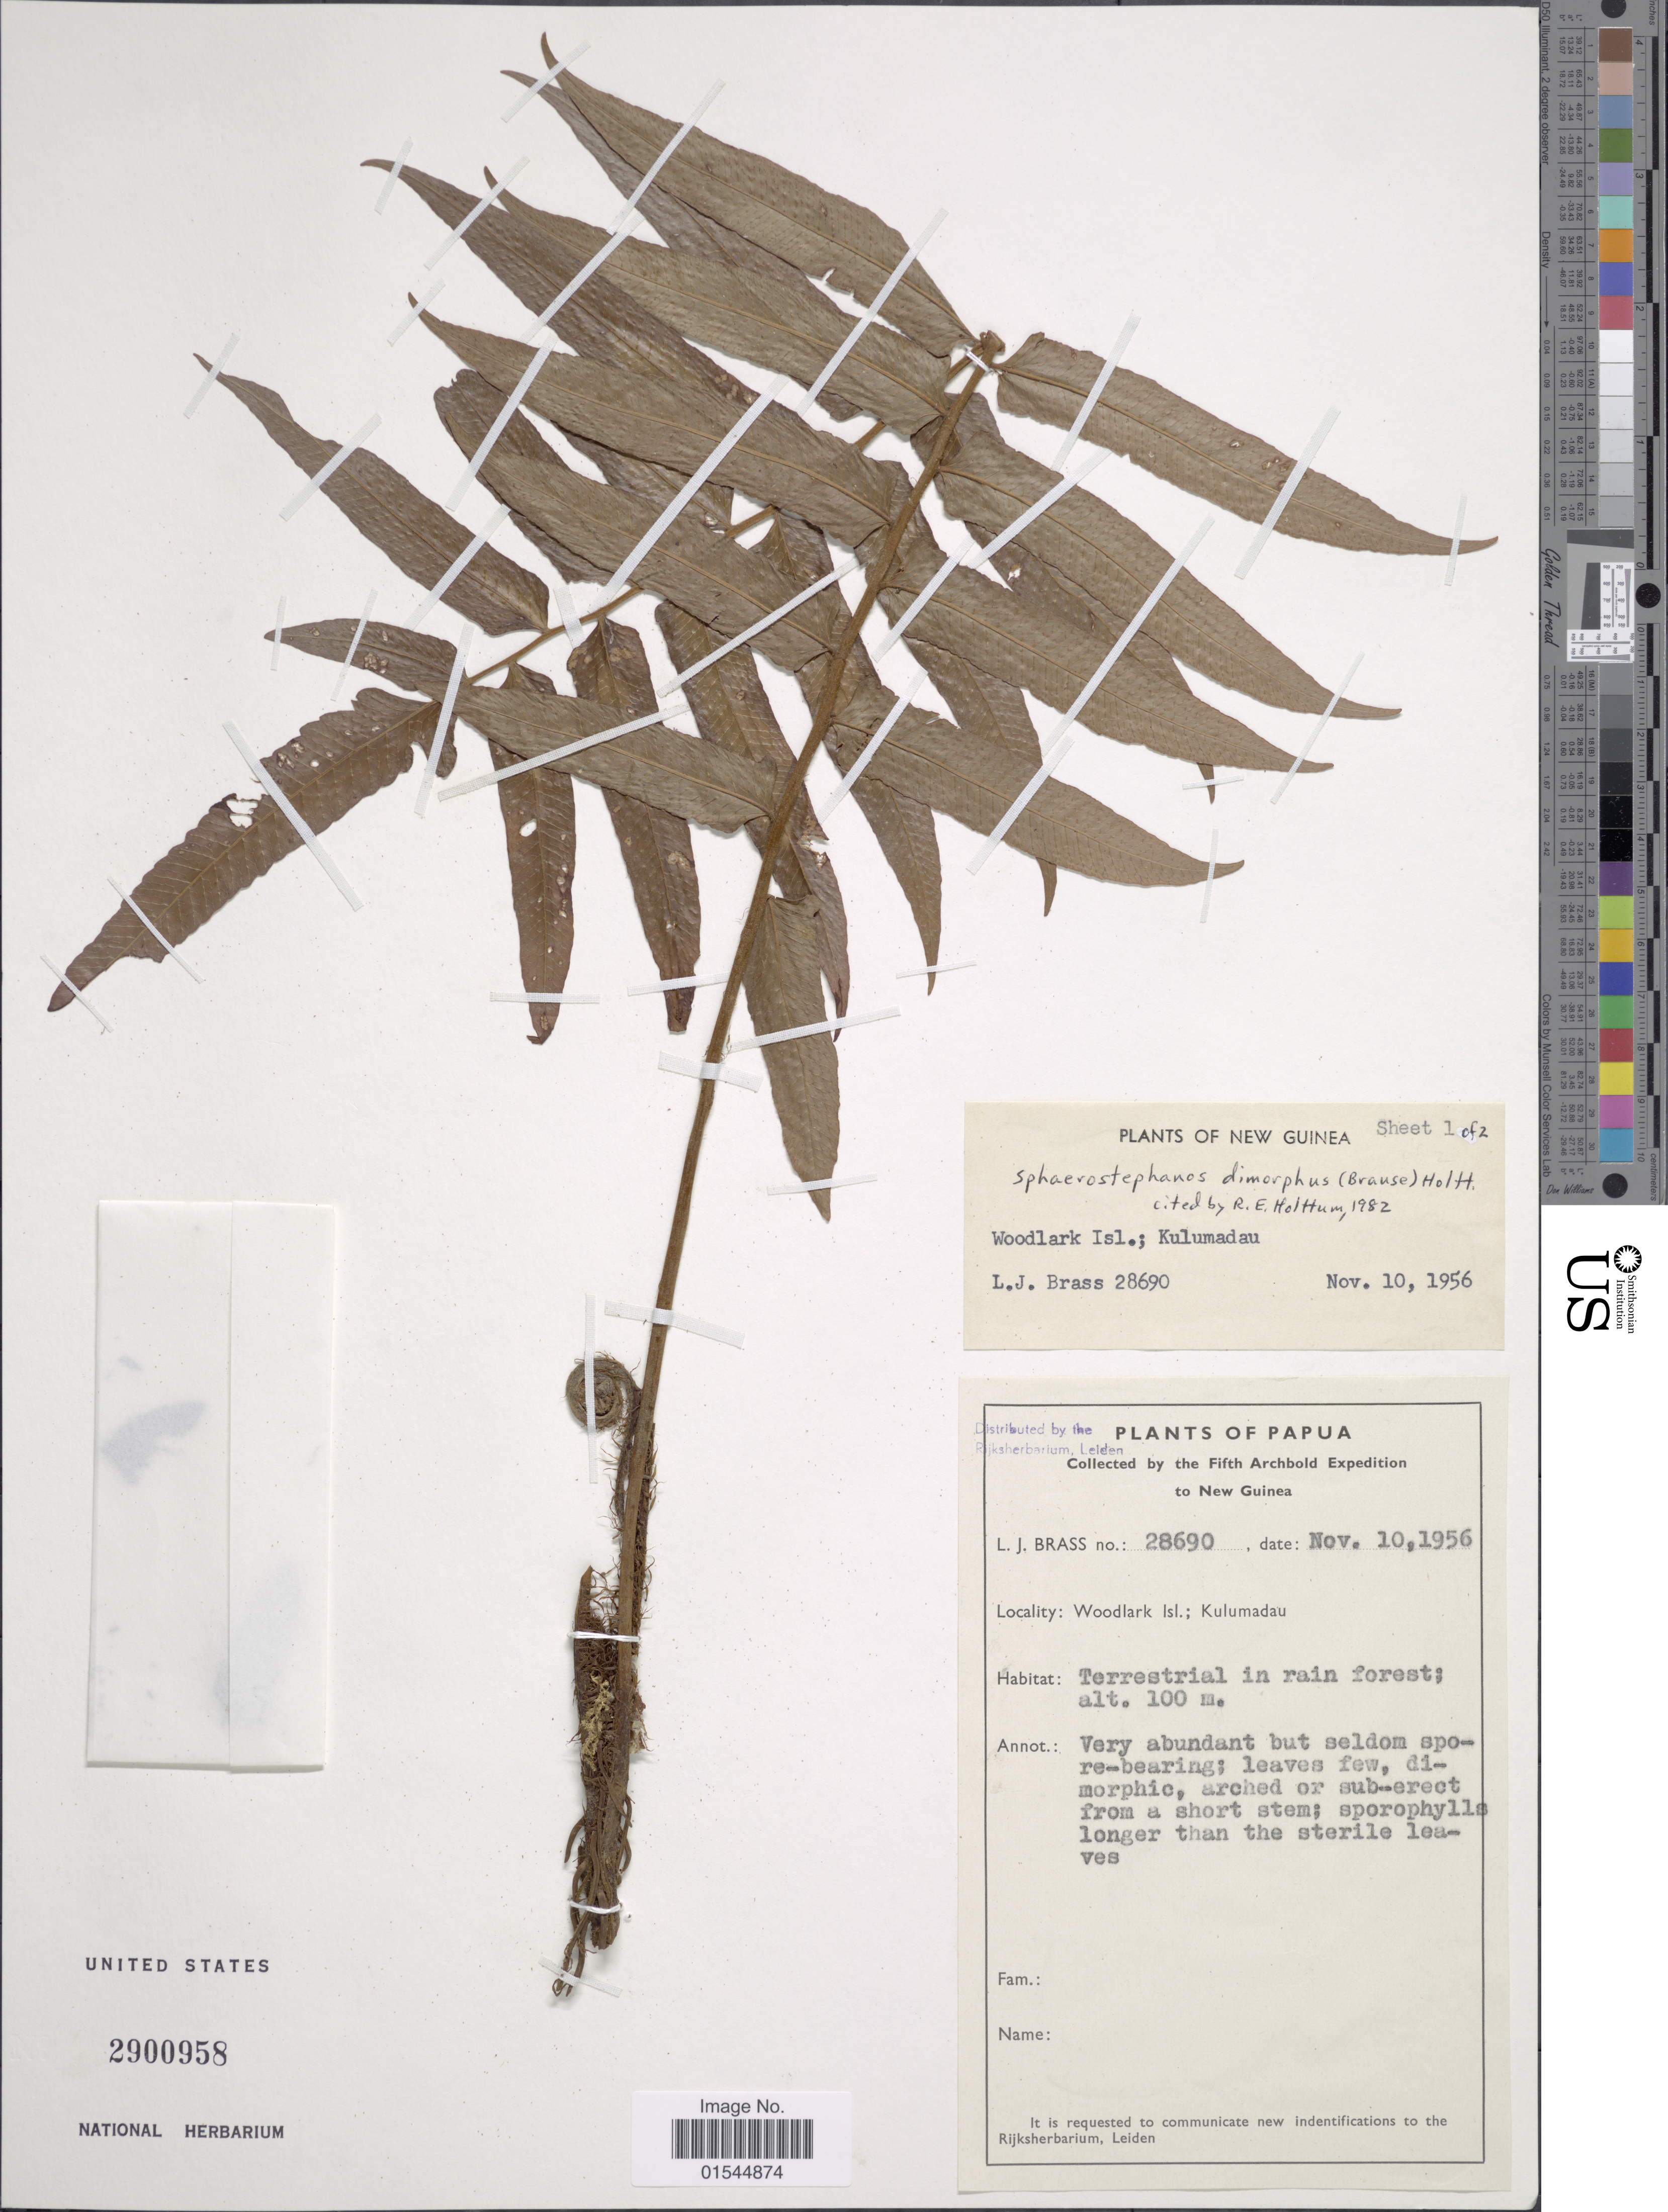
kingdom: Plantae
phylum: Tracheophyta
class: Polypodiopsida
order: Polypodiales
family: Thelypteridaceae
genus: Sphaerostephanos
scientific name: Sphaerostephanos dimorphus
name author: (Brause) Holttum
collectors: L. J. Brass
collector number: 28690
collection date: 1956-11-10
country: Papua New Guinea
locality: Papua, New Guinea, Woodlark Isl.; Kulumadau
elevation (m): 100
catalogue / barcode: US 2900958